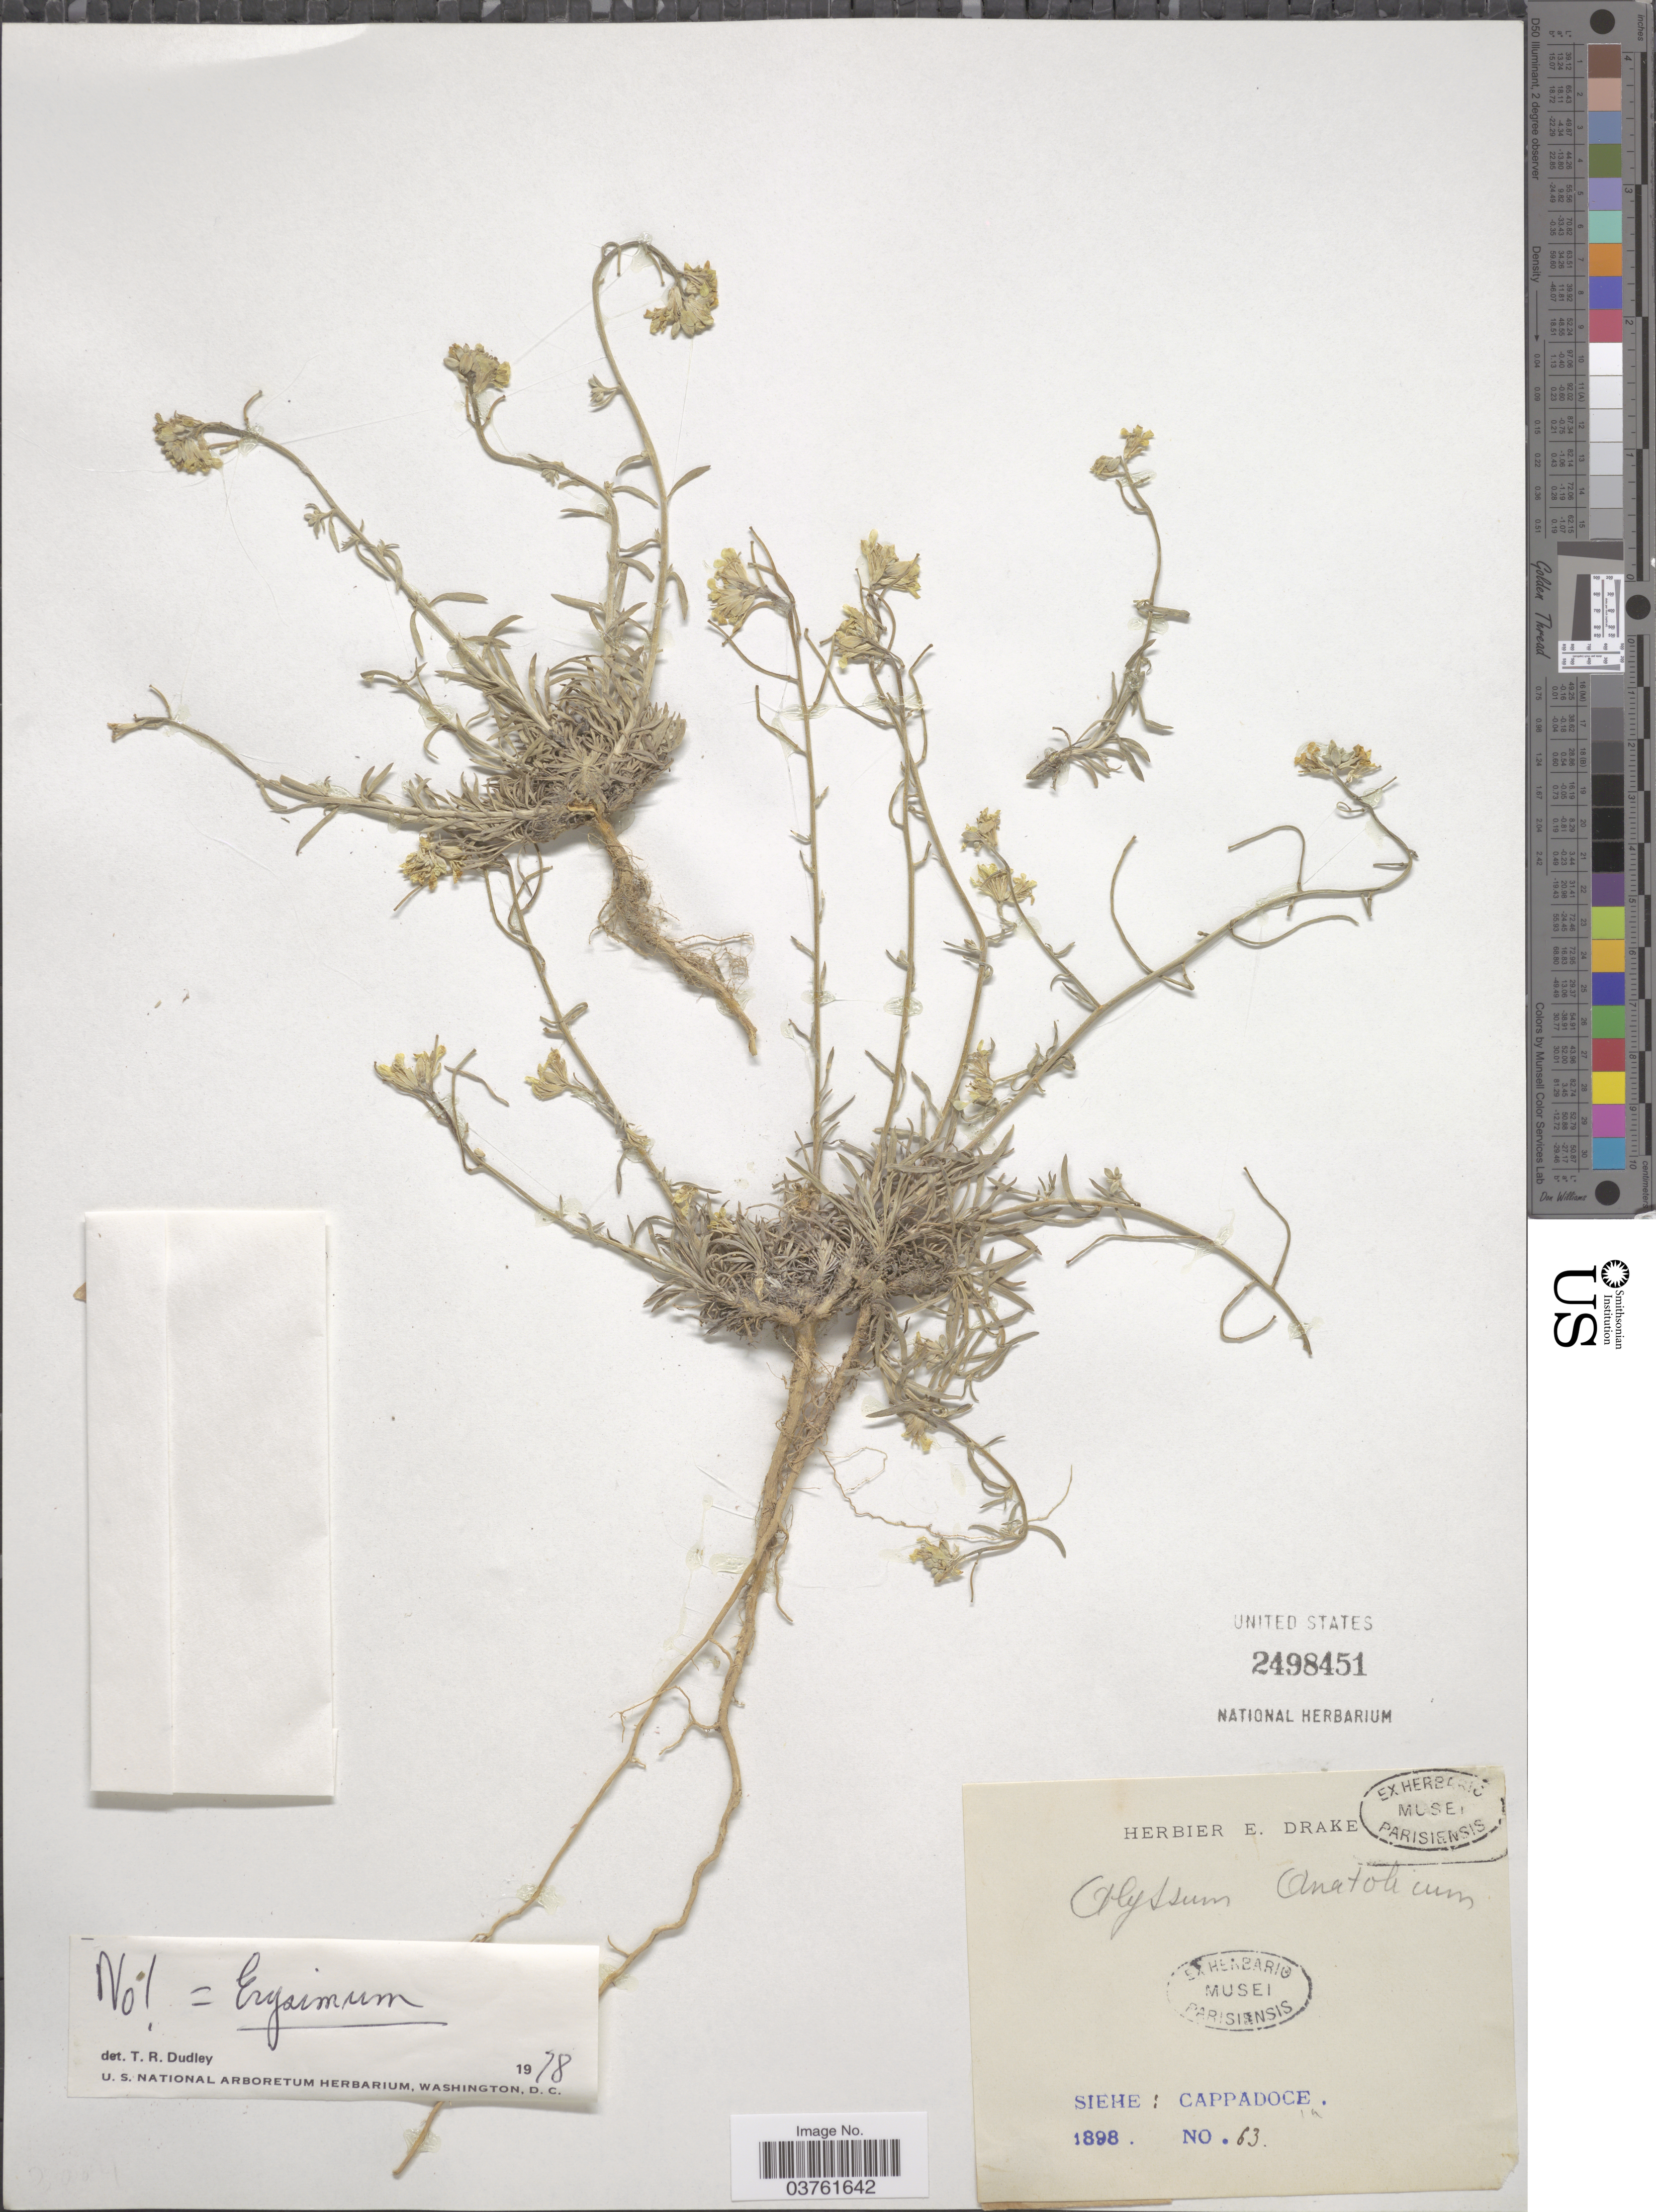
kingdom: Plantae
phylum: Tracheophyta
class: Magnoliopsida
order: Brassicales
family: Brassicaceae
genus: Erysimum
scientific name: Erysimum sp.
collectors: ex herb. E. Drake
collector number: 63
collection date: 1898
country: Turkey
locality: Siehe: Cappadoce.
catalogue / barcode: US 2498451